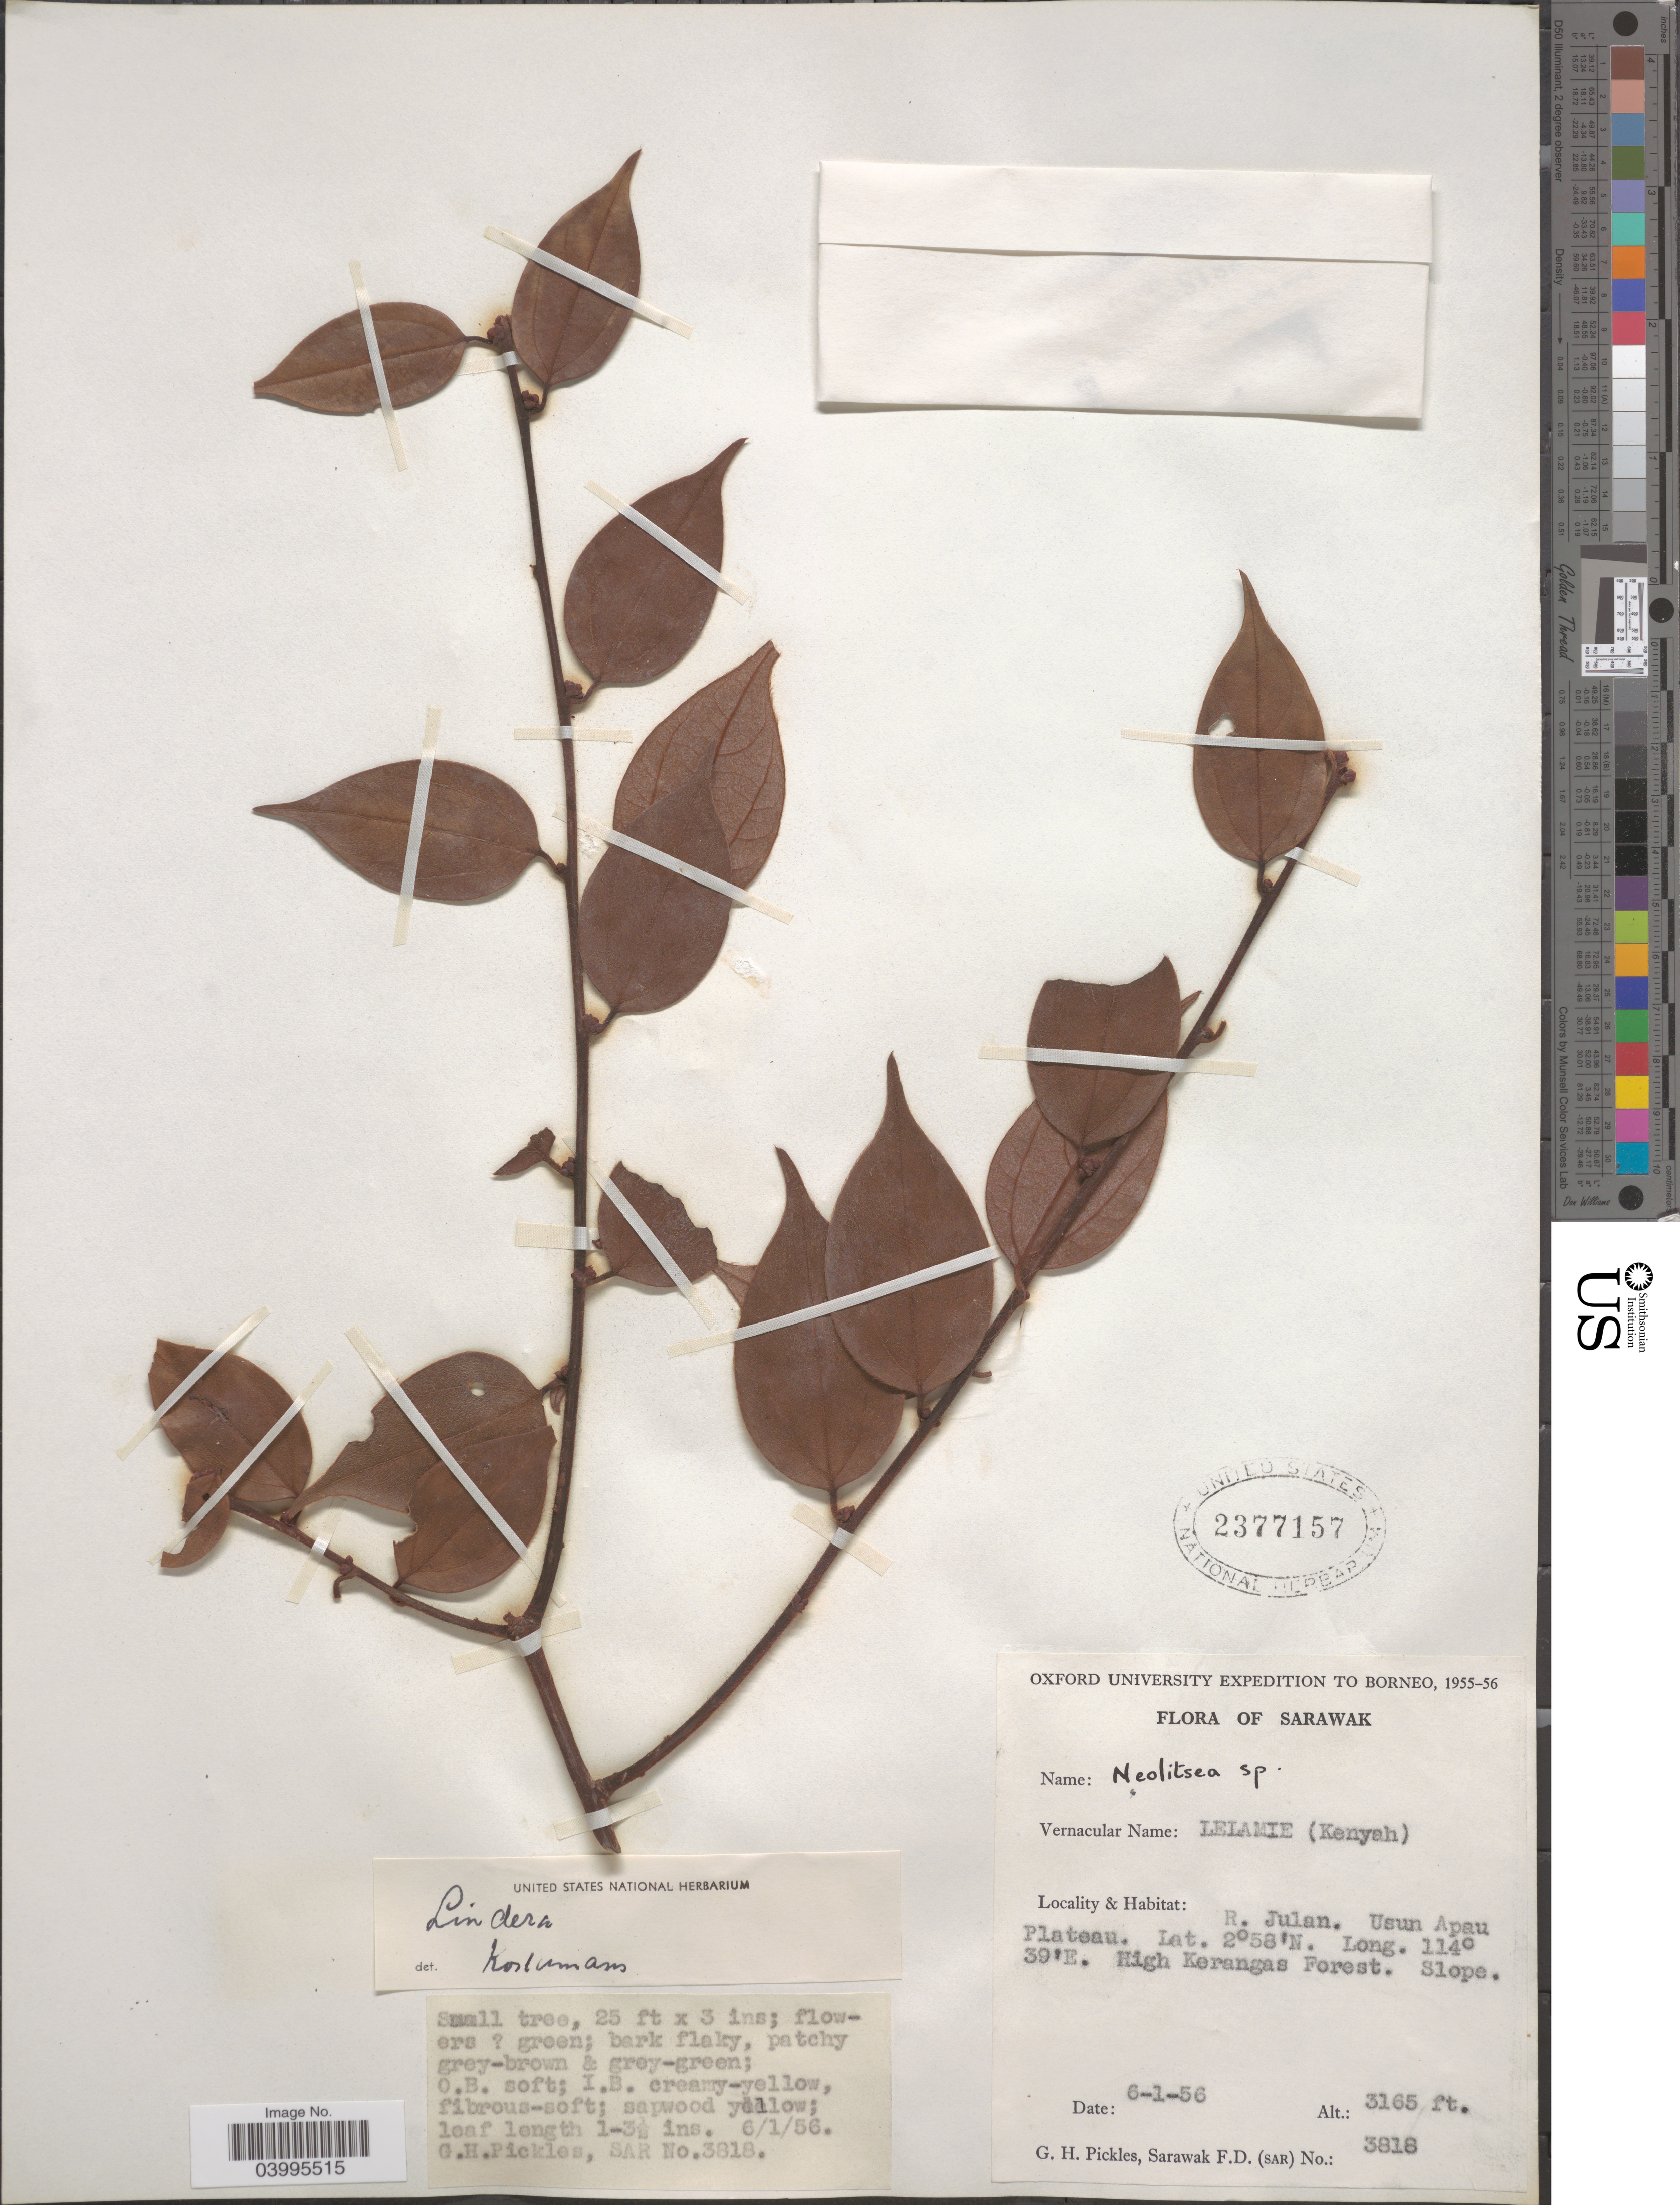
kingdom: Plantae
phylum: Tracheophyta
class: Magnoliopsida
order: Laurales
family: Lauraceae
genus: Lindera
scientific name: Lindera sp.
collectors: G. Pickles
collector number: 3818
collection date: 1956-01-06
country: Malaysia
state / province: Sarawak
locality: Borneo. R. Julan. Usun Apau Plateau. High Kerangas Forest. Slope.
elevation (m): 965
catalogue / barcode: US 2377157